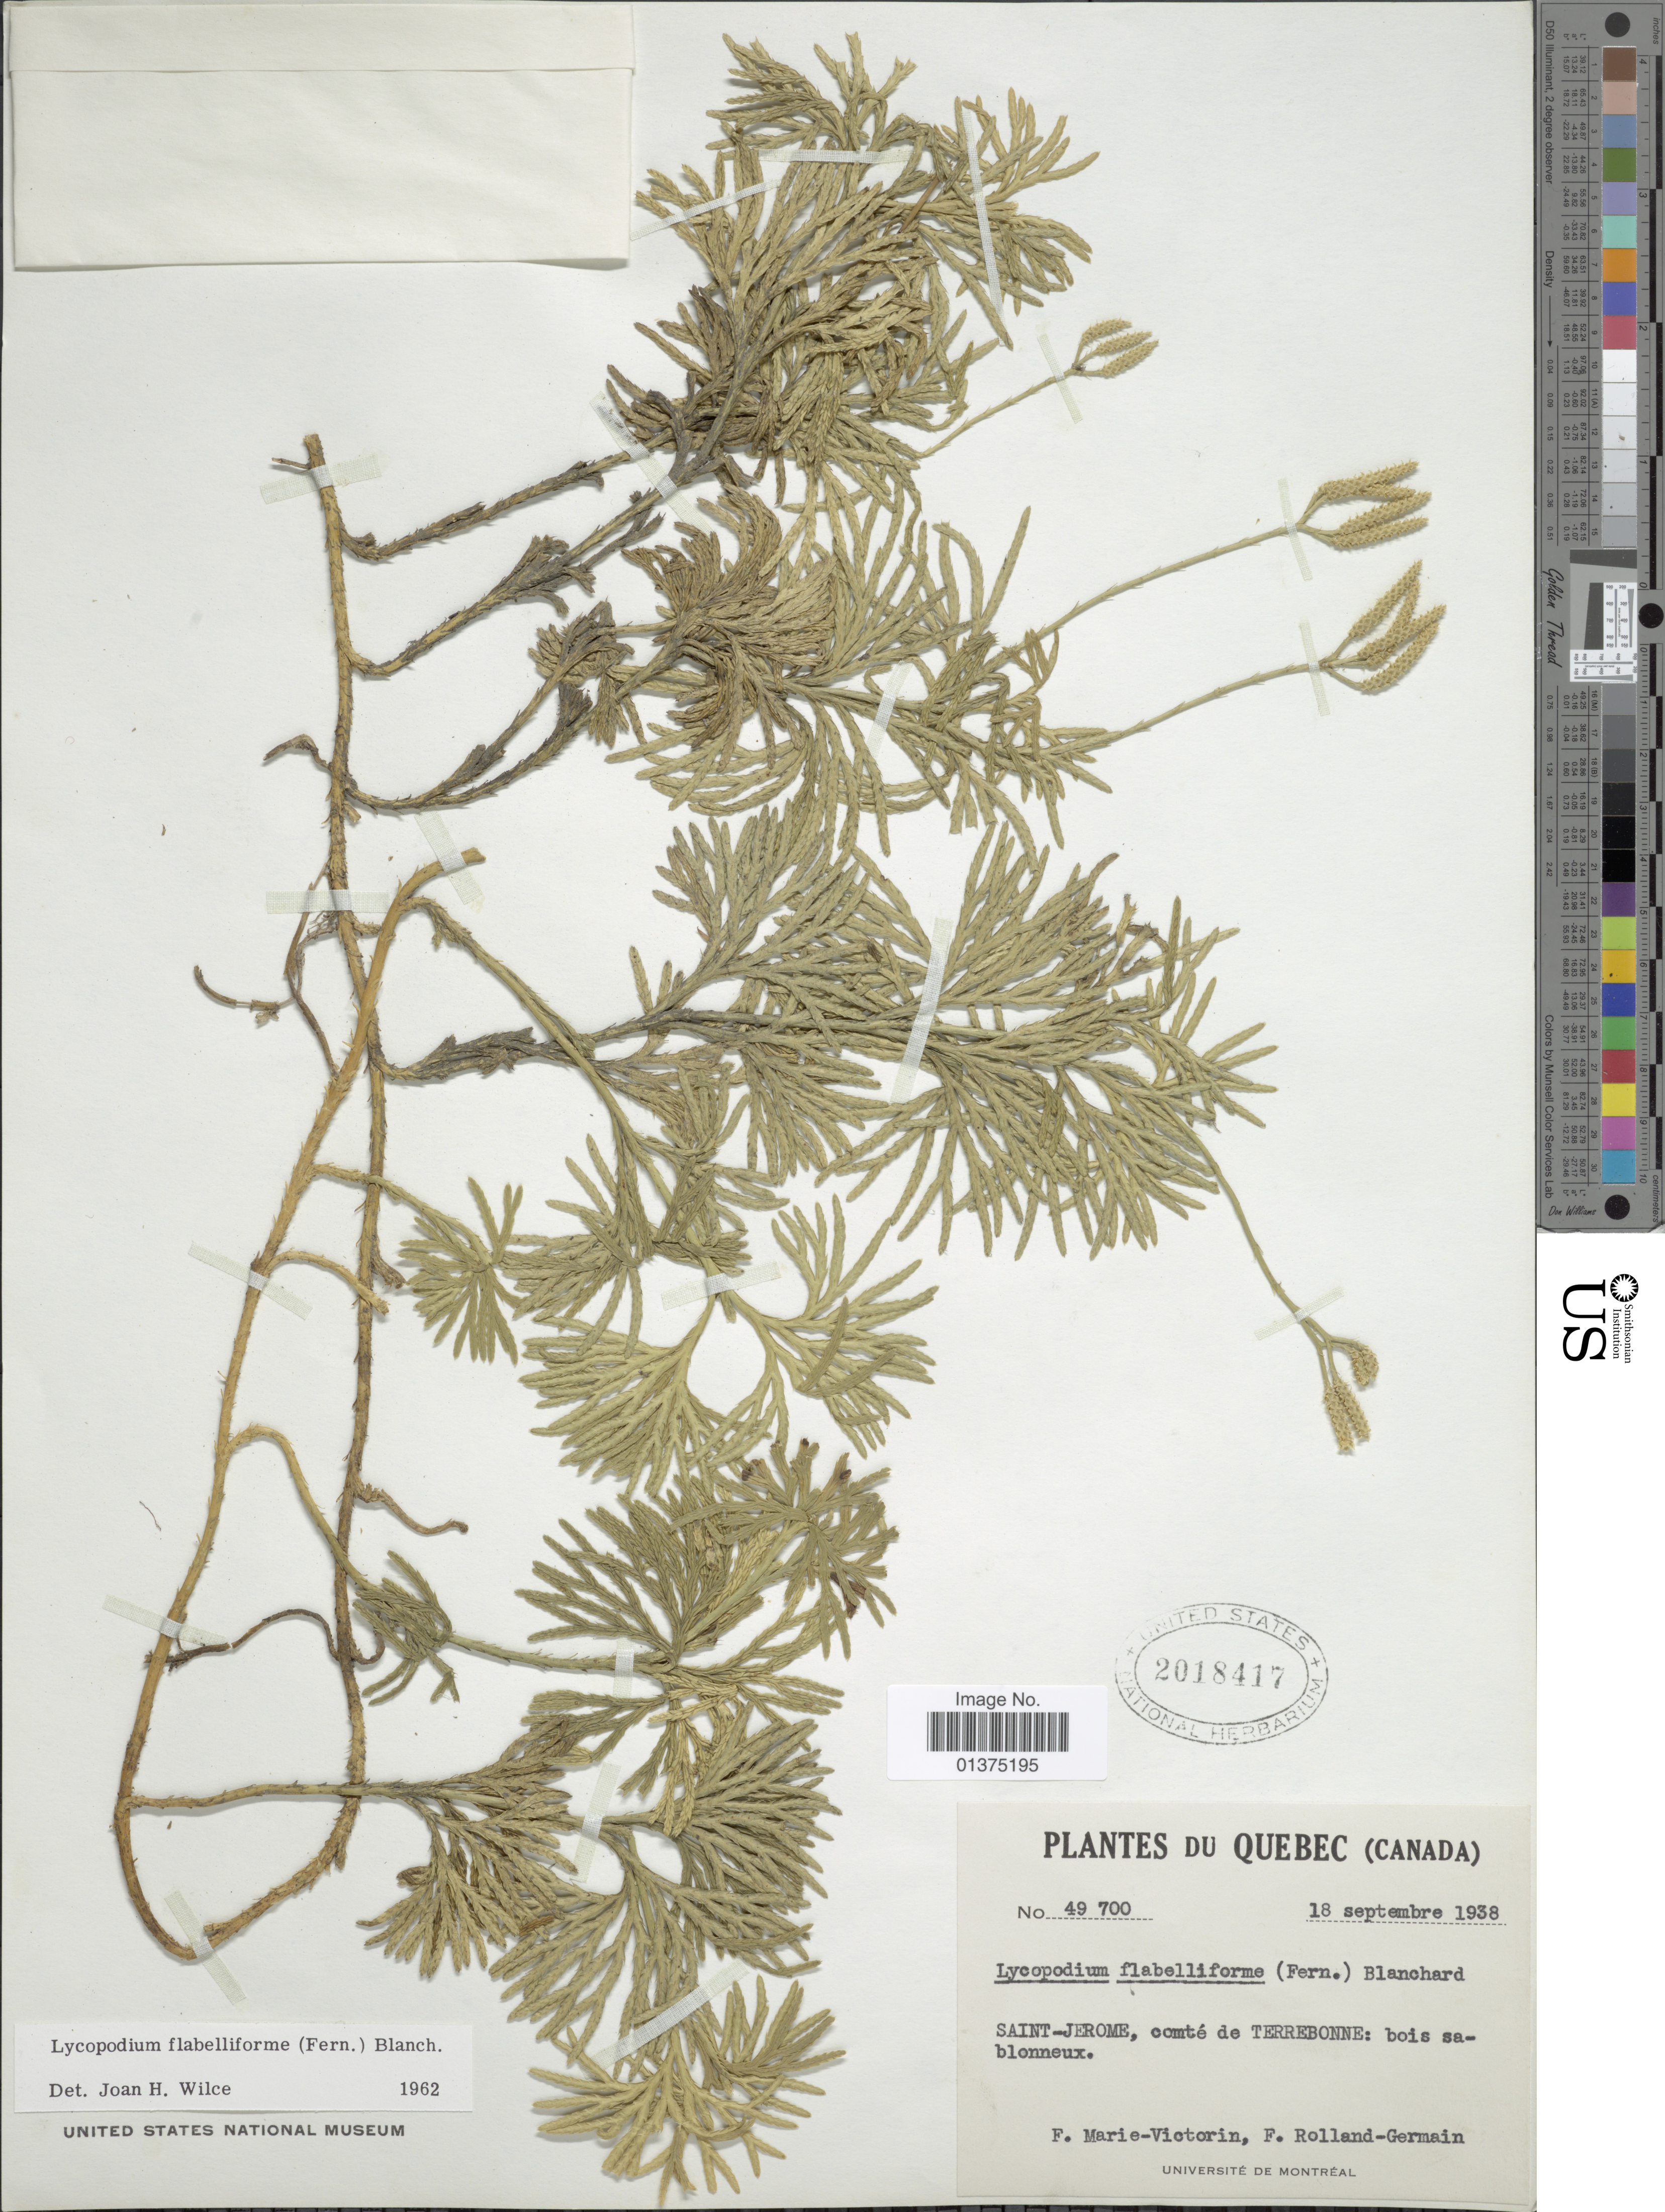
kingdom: Plantae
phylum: Tracheophyta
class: Lycopodiopsida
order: Lycopodiales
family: Lycopodiaceae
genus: Diphasiastrum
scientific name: Diphasiastrum digitatum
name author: (Dill. ex A. Braun) Holub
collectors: Fr. Marie-Victorin & Rolland-Germain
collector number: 49700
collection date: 1938-09-18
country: Canada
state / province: Quebec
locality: Saint-Jerome, comté de Terrebonne: bois sablonneux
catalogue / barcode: US 2018417